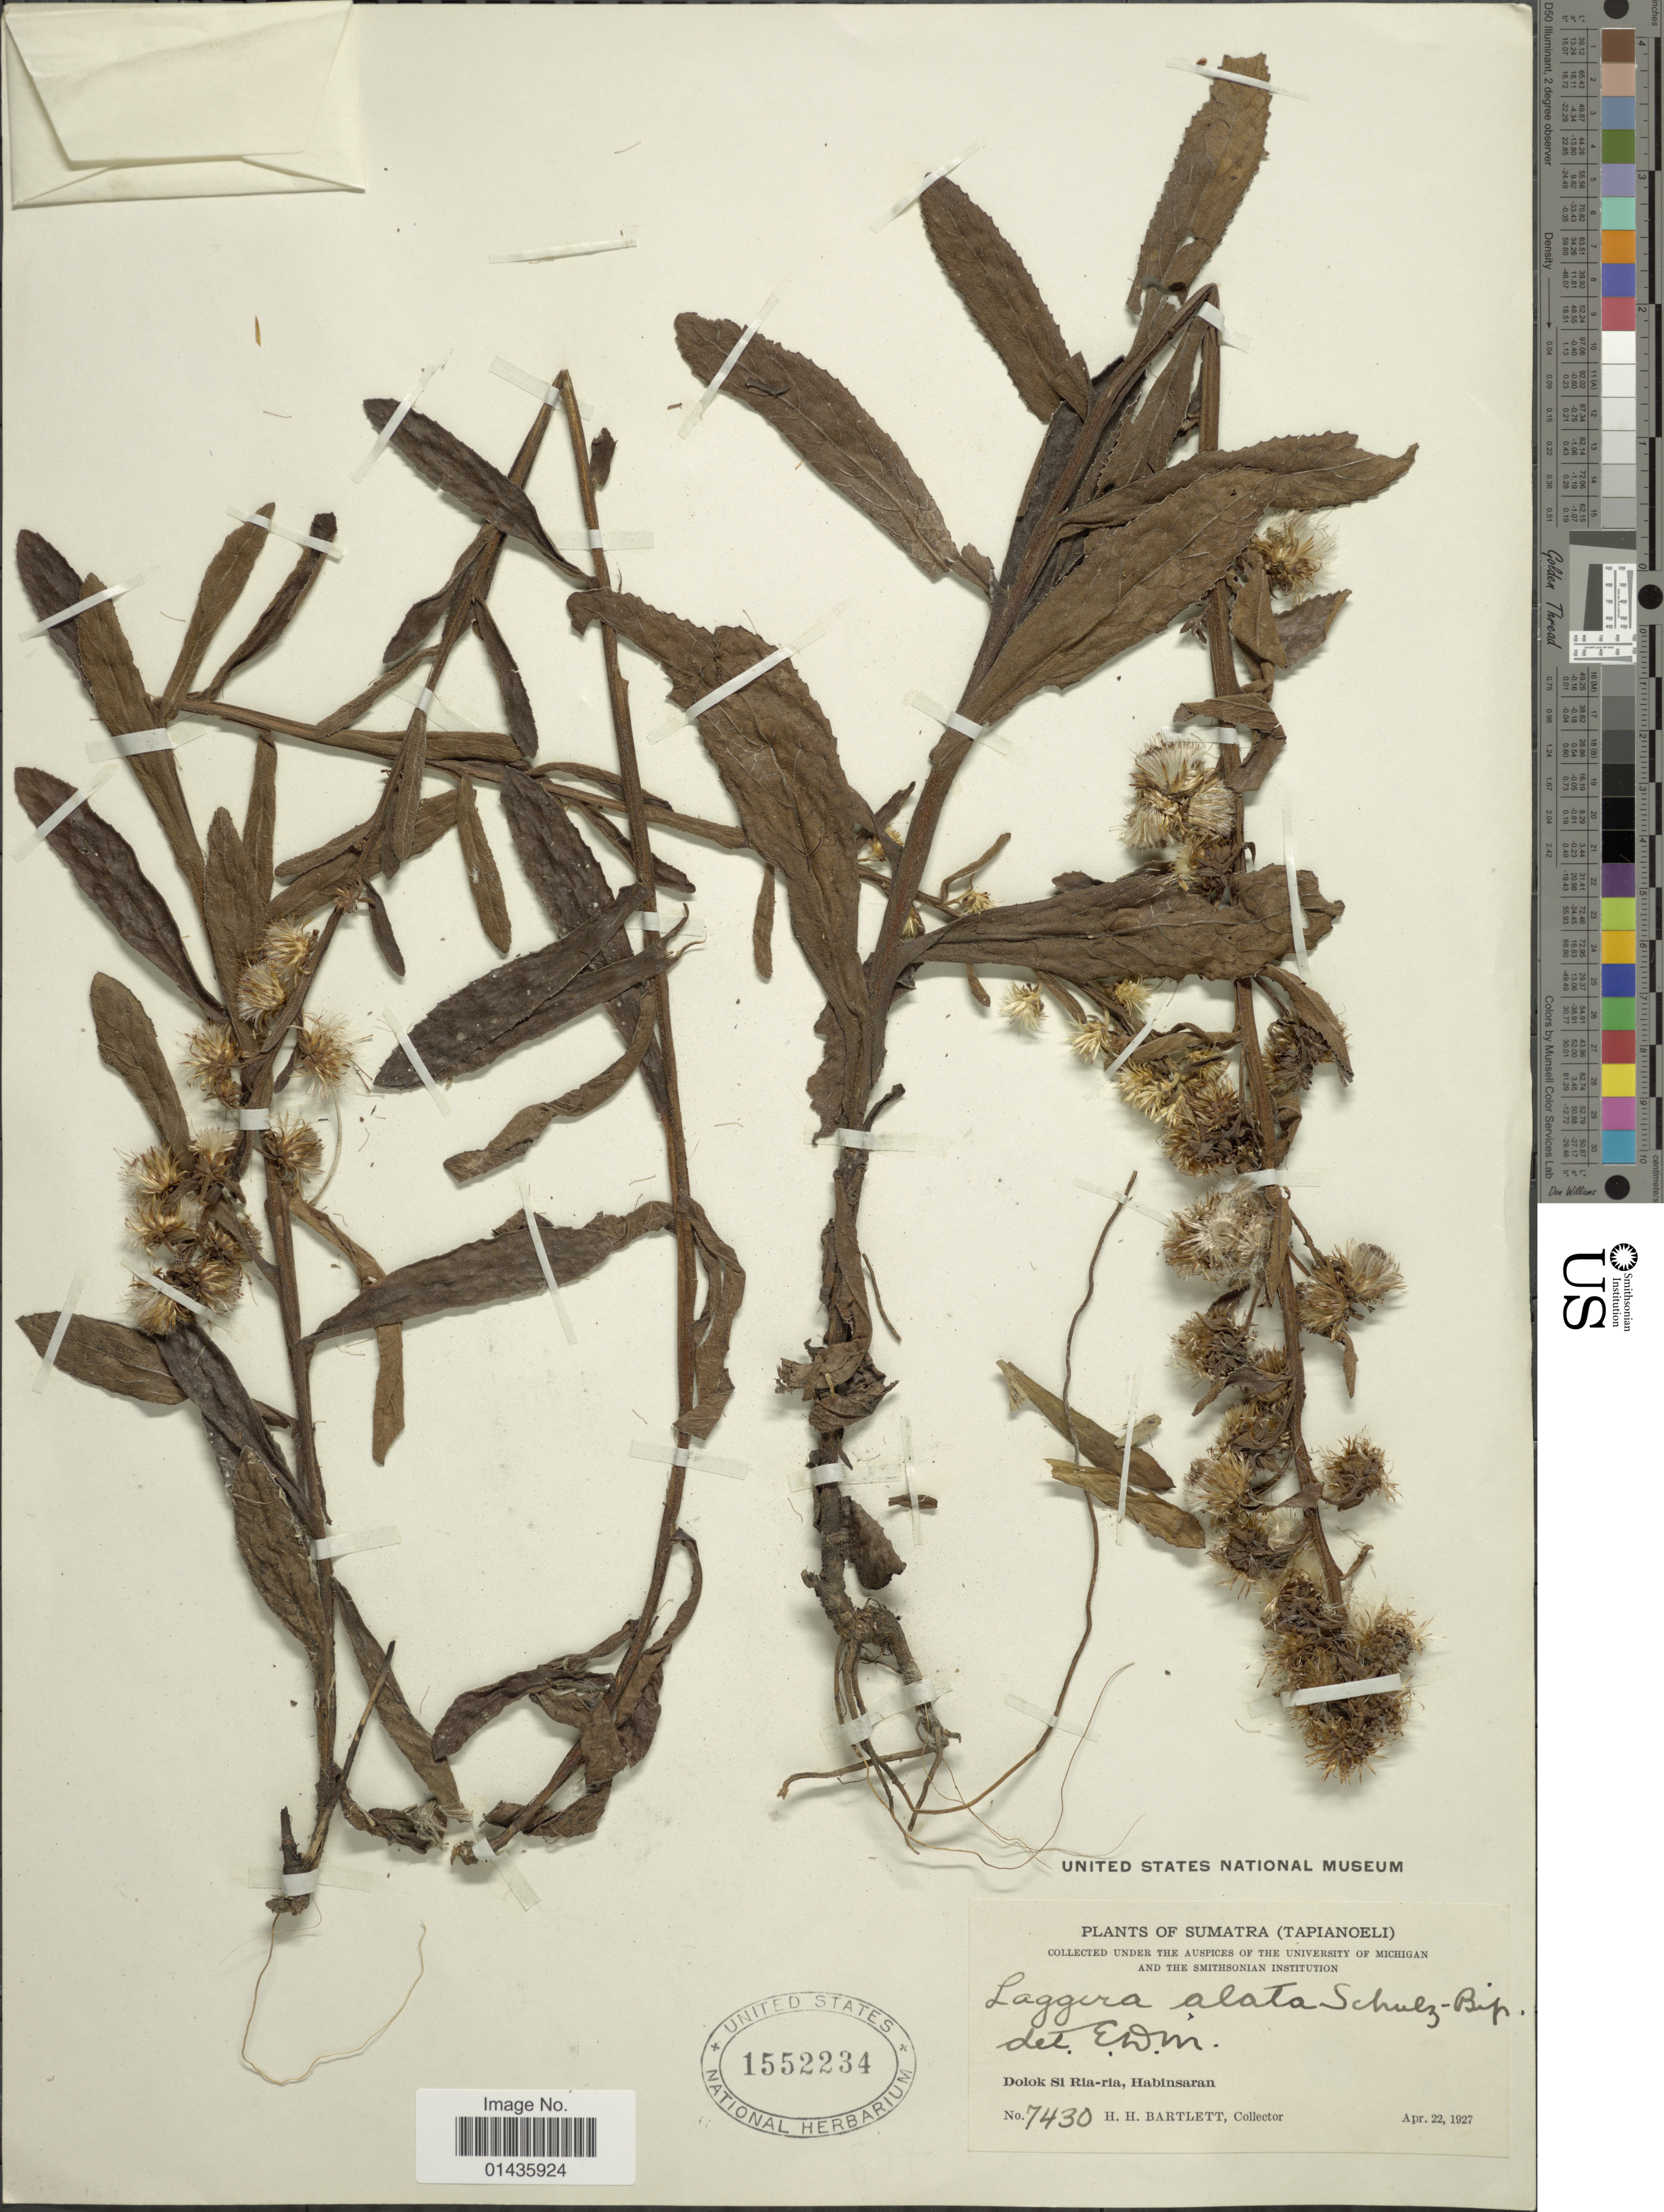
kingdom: Plantae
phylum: Tracheophyta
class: Magnoliopsida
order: Asterales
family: Asteraceae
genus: Laggera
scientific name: Laggera alata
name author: Sch. Bip.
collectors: H. H. Bartlett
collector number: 7430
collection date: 1927-04-22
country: Indonesia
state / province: Sumatra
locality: Tapianoeli, Dolok Si Ria-ria, Habinsaran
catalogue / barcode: US 1552234